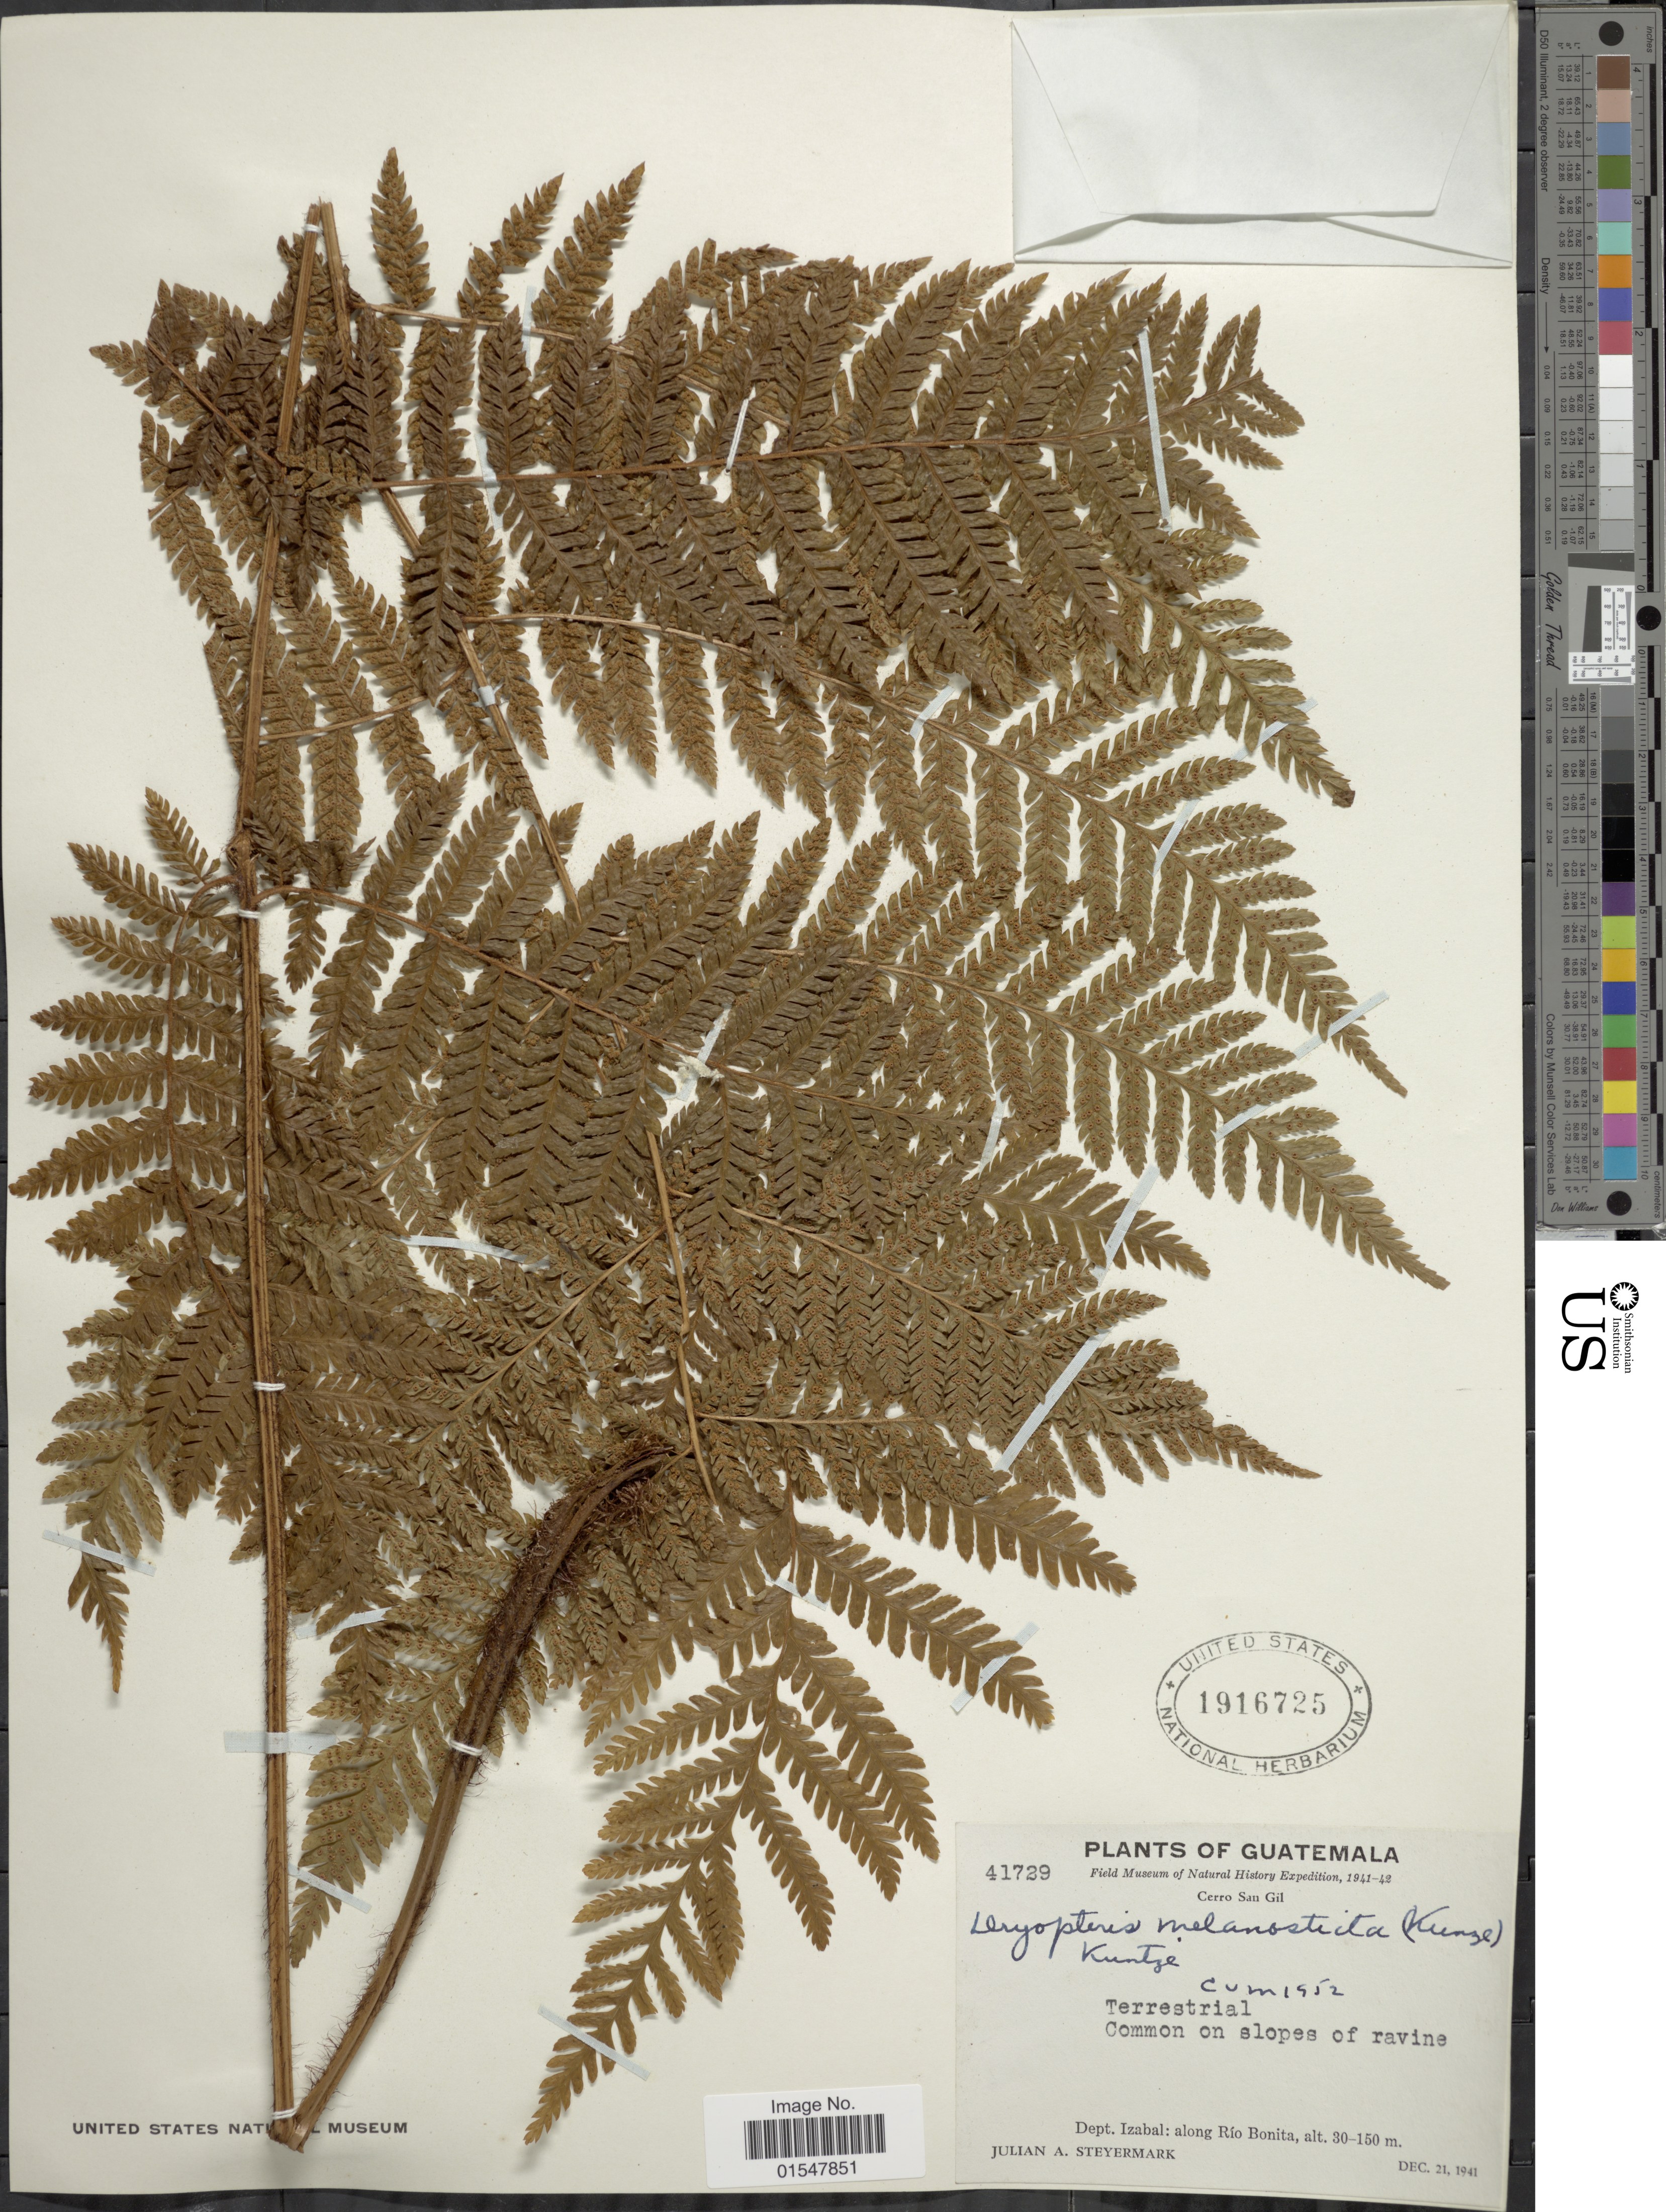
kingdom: Plantae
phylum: Tracheophyta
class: Polypodiopsida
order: Polypodiales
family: Dryopteridaceae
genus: Ctenitis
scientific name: Ctenitis melanosticta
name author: (Kunze) Copel.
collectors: J. Steyermark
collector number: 41729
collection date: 1941-12-21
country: Guatemala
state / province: Izabal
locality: Guatemala, Cerra San Gil, Dept. Izabal: along Río Bonita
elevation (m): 30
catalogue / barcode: US 1916725